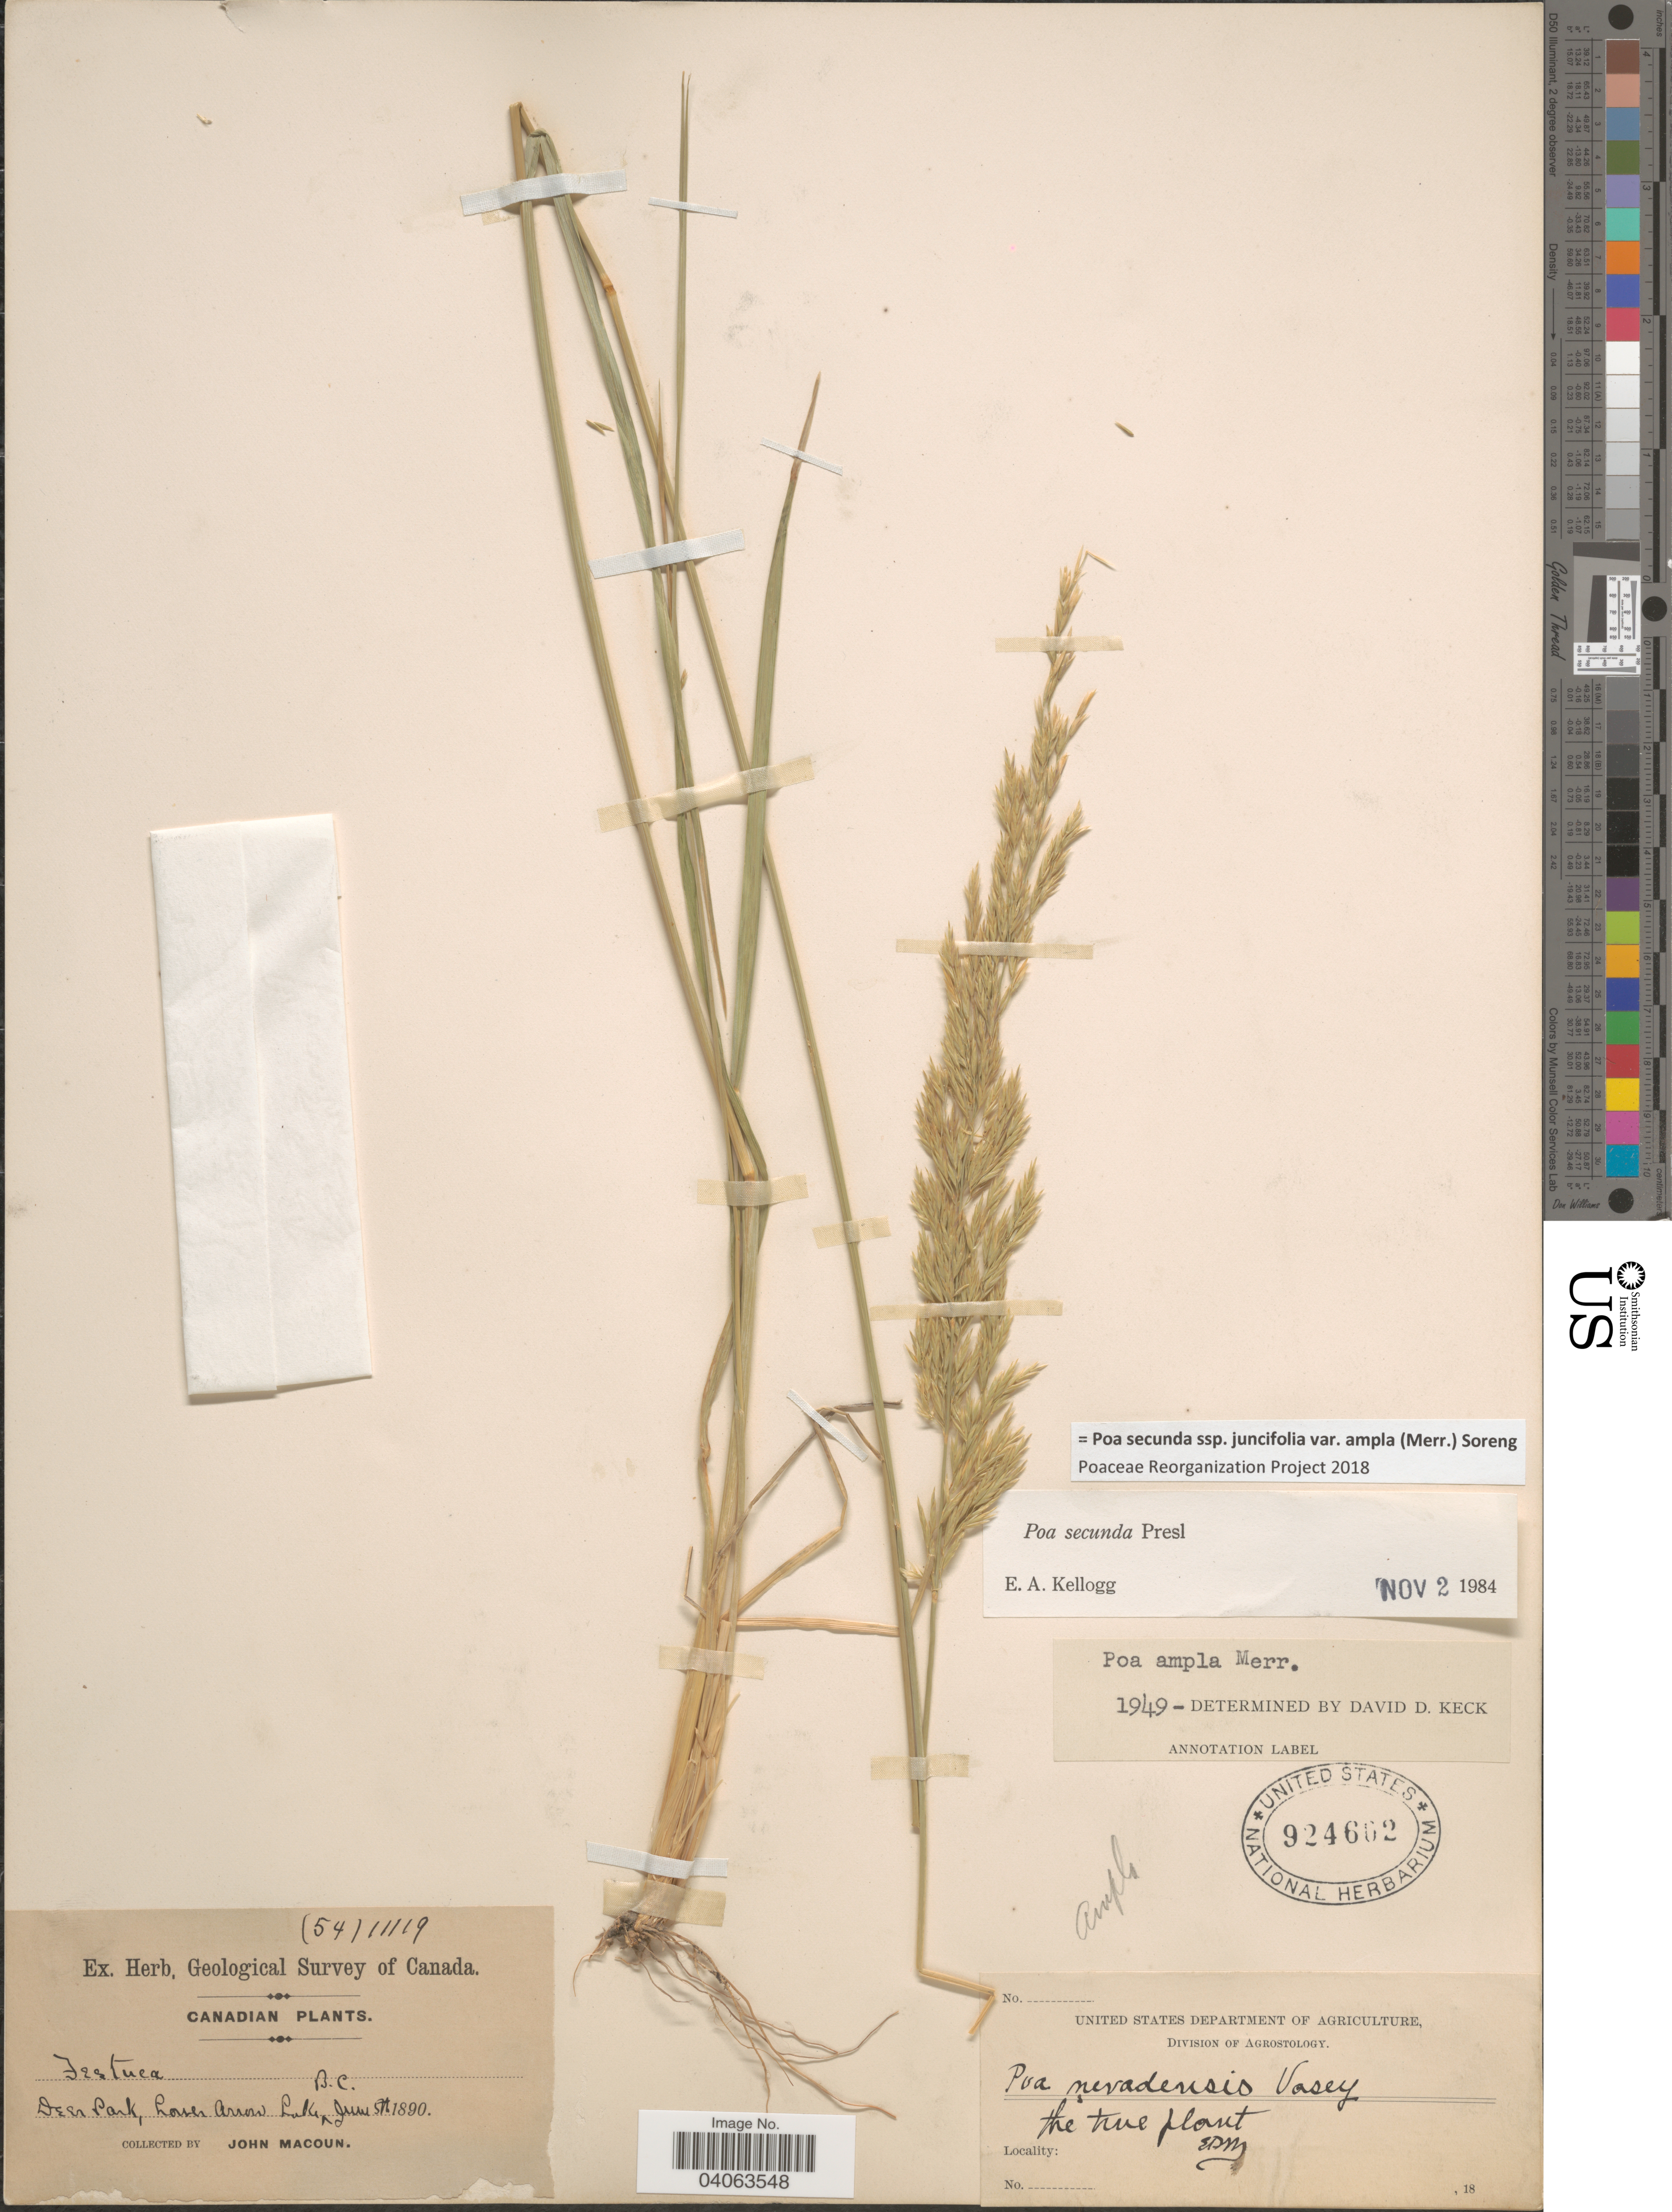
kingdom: Plantae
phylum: Tracheophyta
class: Liliopsida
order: Poales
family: Poaceae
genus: Poa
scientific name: Poa secunda subsp. juncifolia var. ampla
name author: (Merr.) Soreng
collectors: J. Macoun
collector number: (54)11119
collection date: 1890-06-05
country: Canada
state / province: British Columbia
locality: Deer Park, Lower Arrow Lake.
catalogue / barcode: US 924662